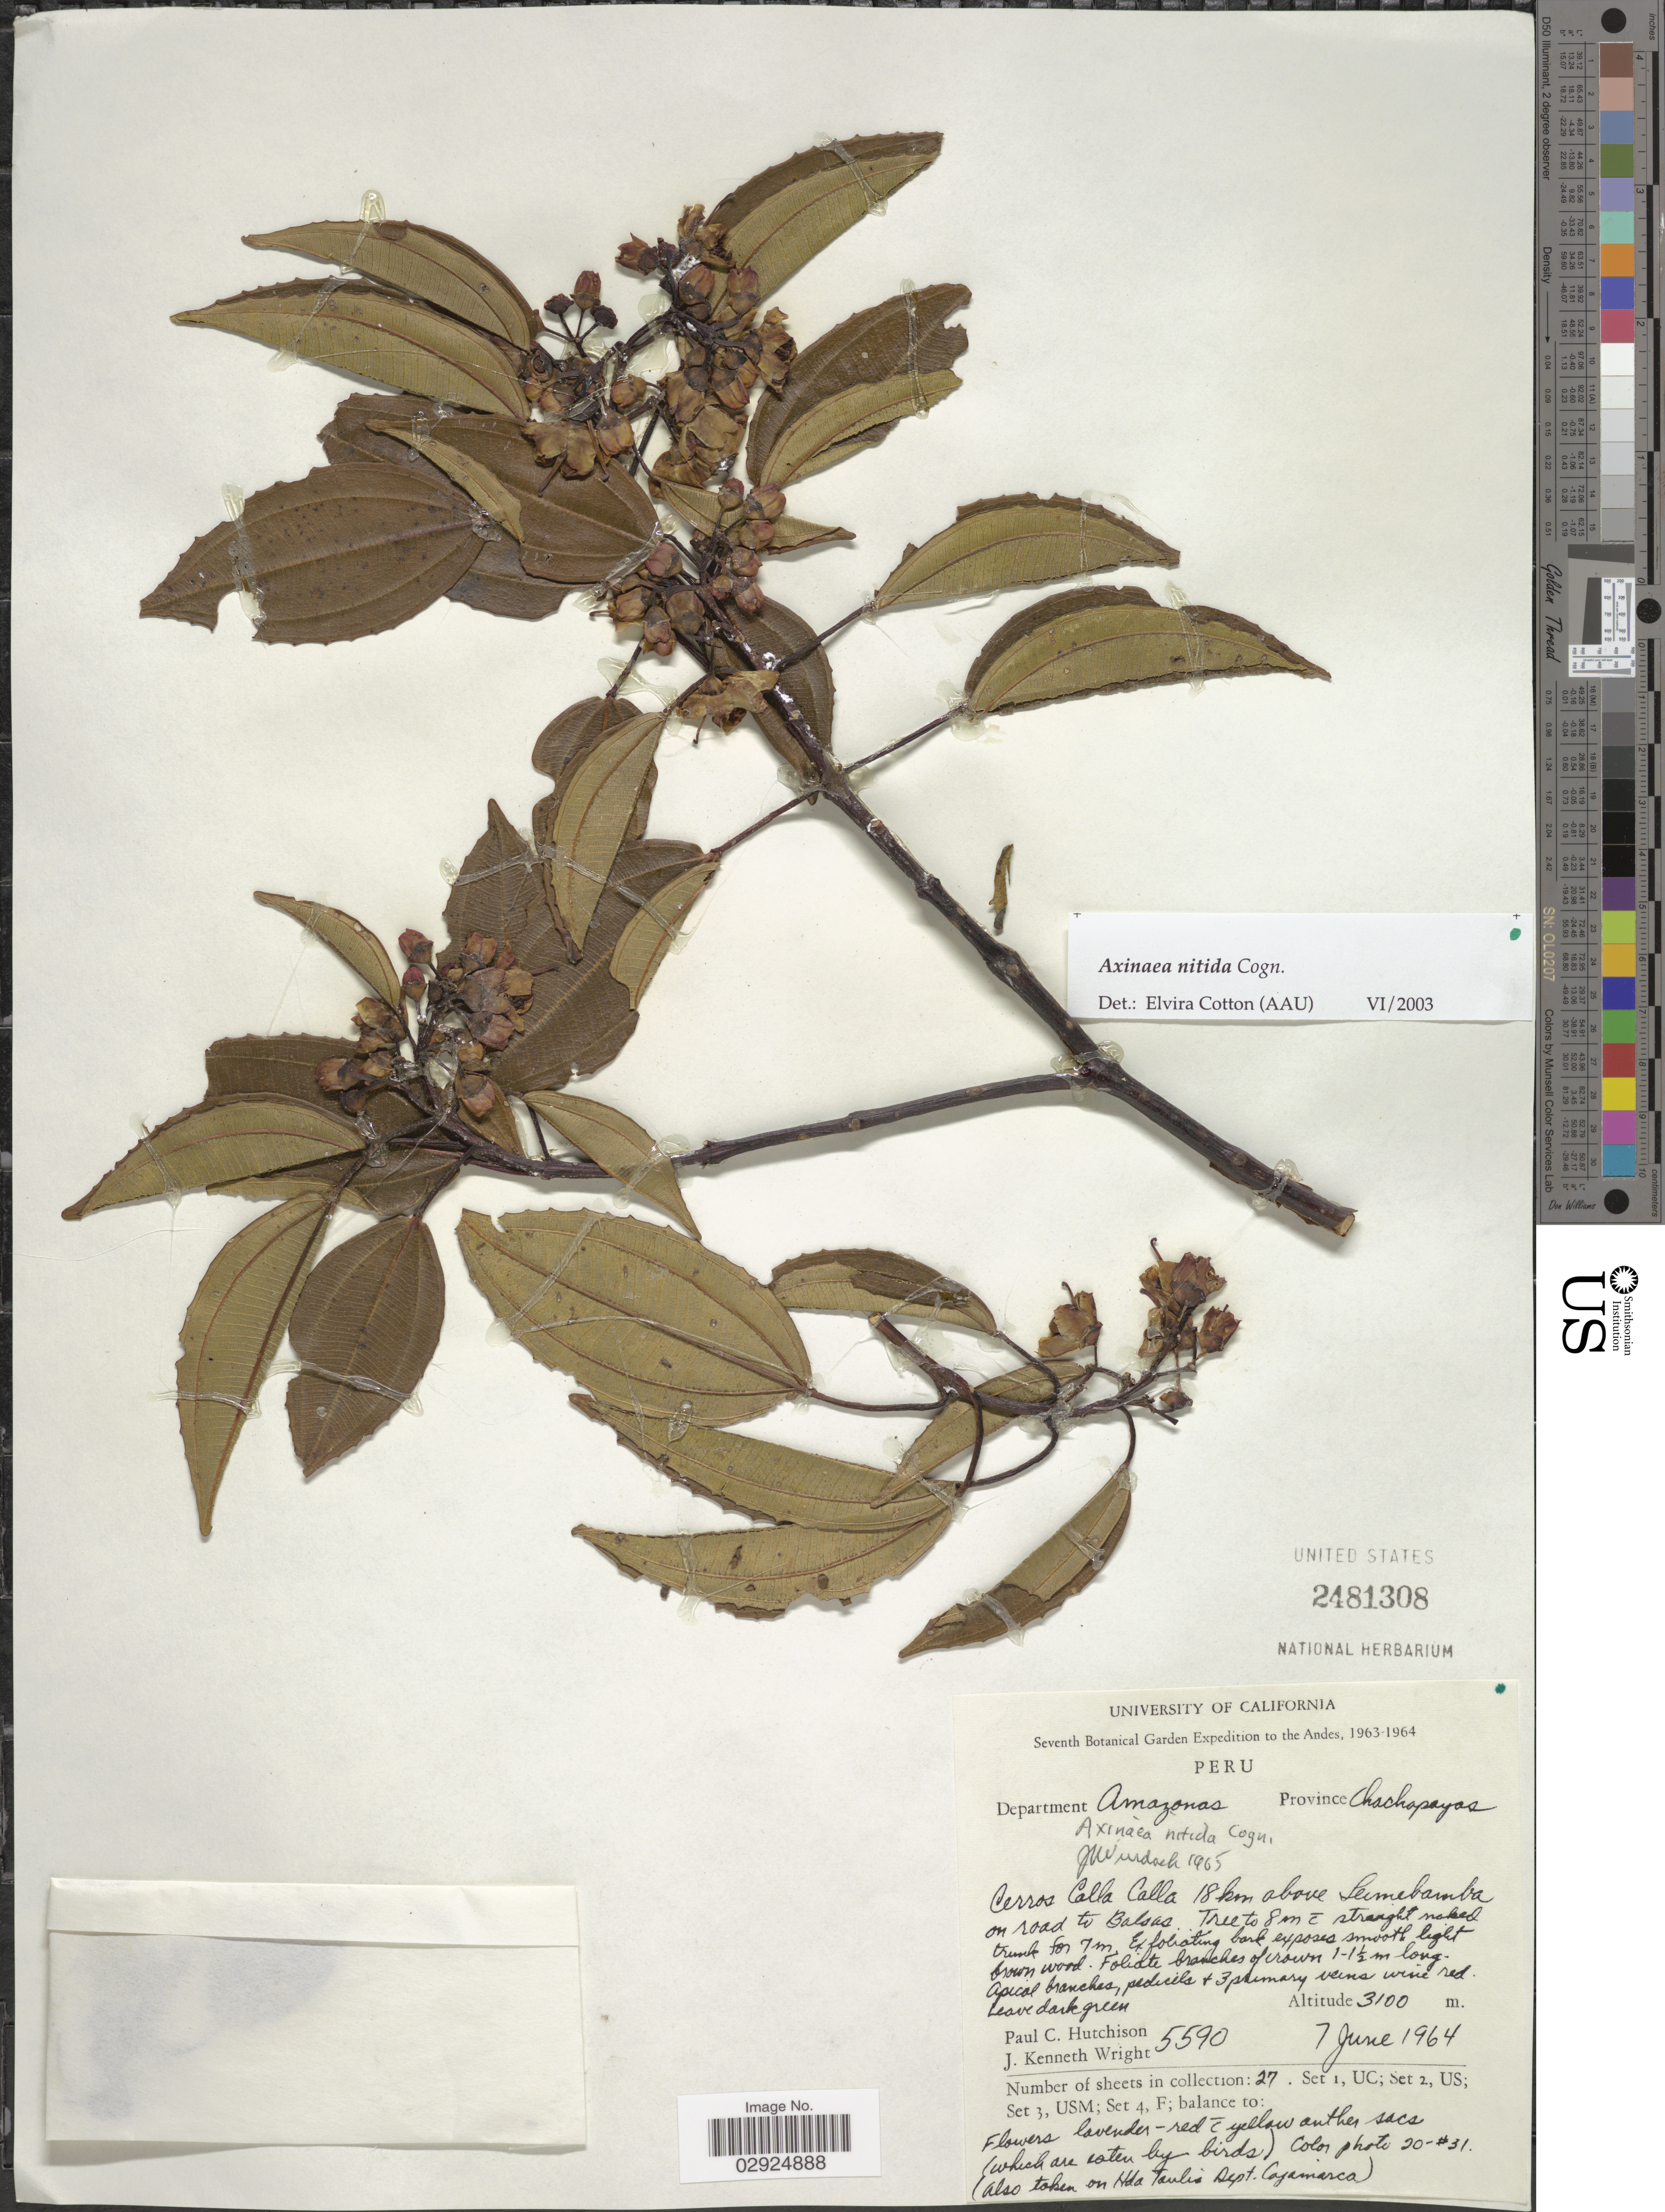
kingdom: Plantae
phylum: Tracheophyta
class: Magnoliopsida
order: Myrtales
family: Melastomataceae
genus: Axinaea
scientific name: Axinaea nitida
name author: Cogn.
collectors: P. C. Hutchison & J. K. Wright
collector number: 5590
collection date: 1964-06-07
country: Peru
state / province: Amazonas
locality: Andes. Department: Amazonas, Province Chachapoyas, Cerros Calla Calla 18 km above Leimebamba on road to Balsas.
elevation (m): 3100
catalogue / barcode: US 2481308